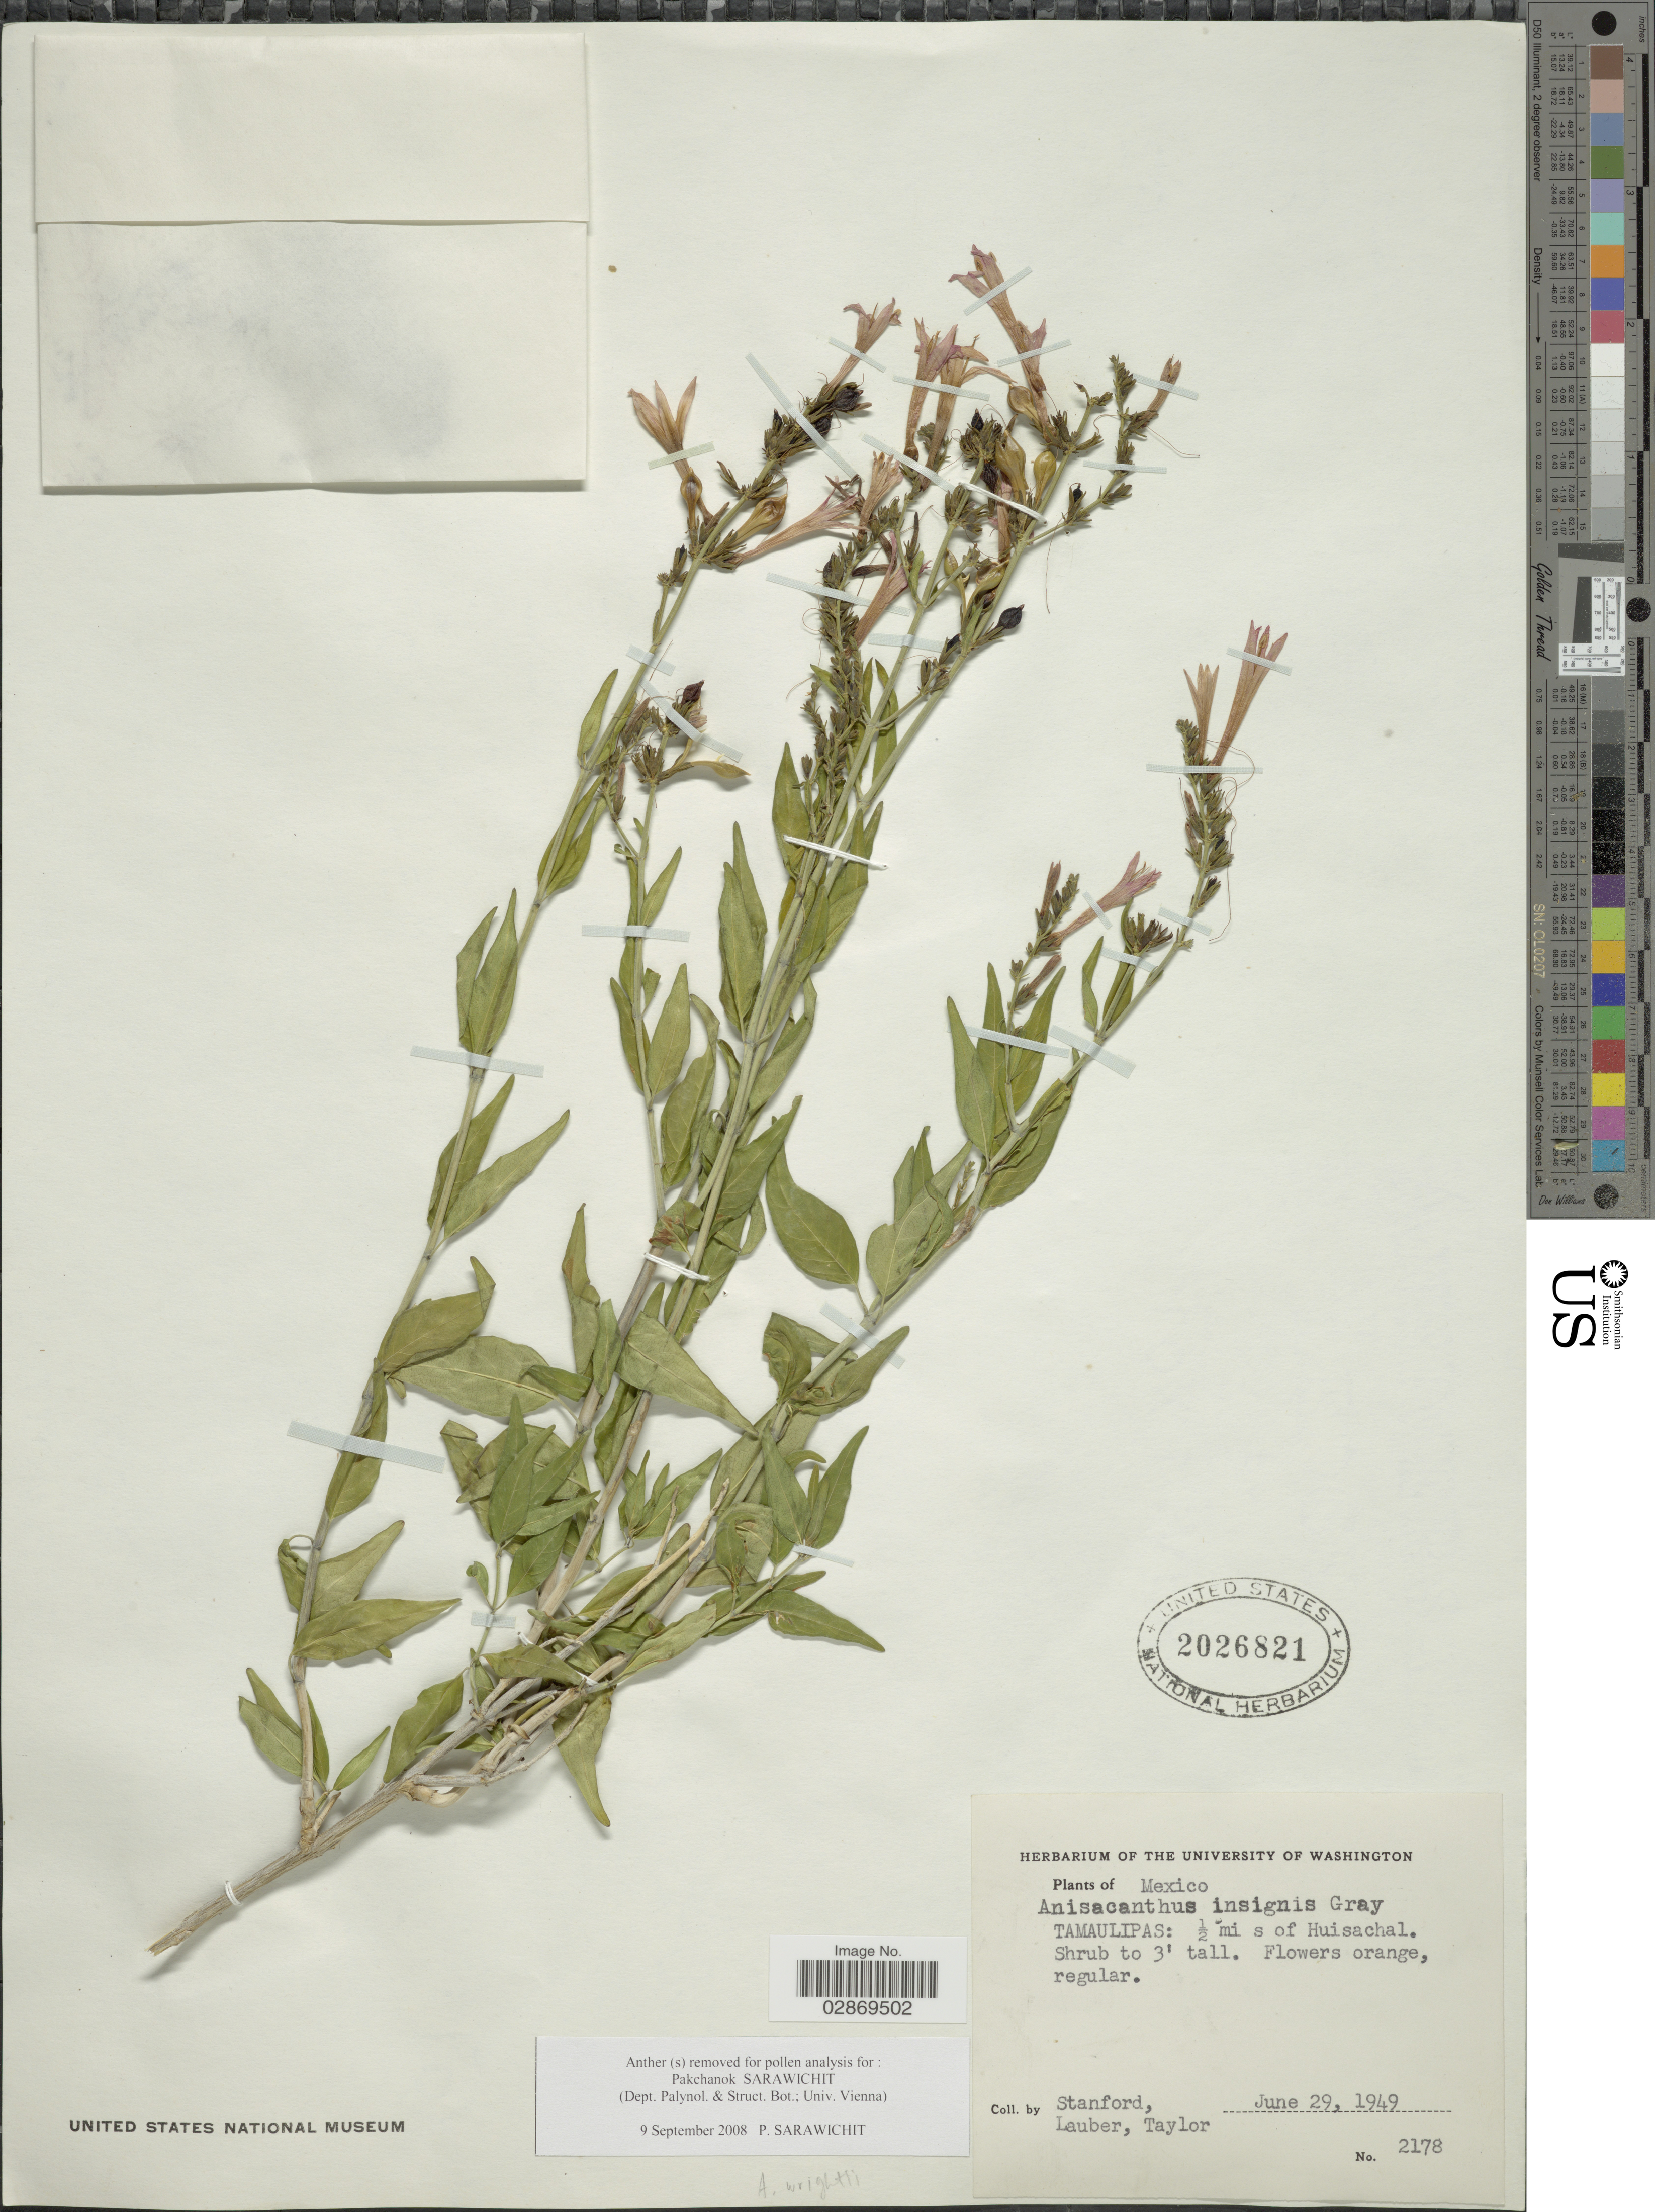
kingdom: Plantae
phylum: Tracheophyta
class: Magnoliopsida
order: Lamiales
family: Acanthaceae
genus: Anisacanthus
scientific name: Anisacanthus quadrifidus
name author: (Vahl) Nees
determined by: Daniel, Thomas F.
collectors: -. Stanford, -. Lauber & -. Taylor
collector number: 2178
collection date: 1949-06-29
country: Mexico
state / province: Tamaulipas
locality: ½ mi s of Huisachal.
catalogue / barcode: US 2026821